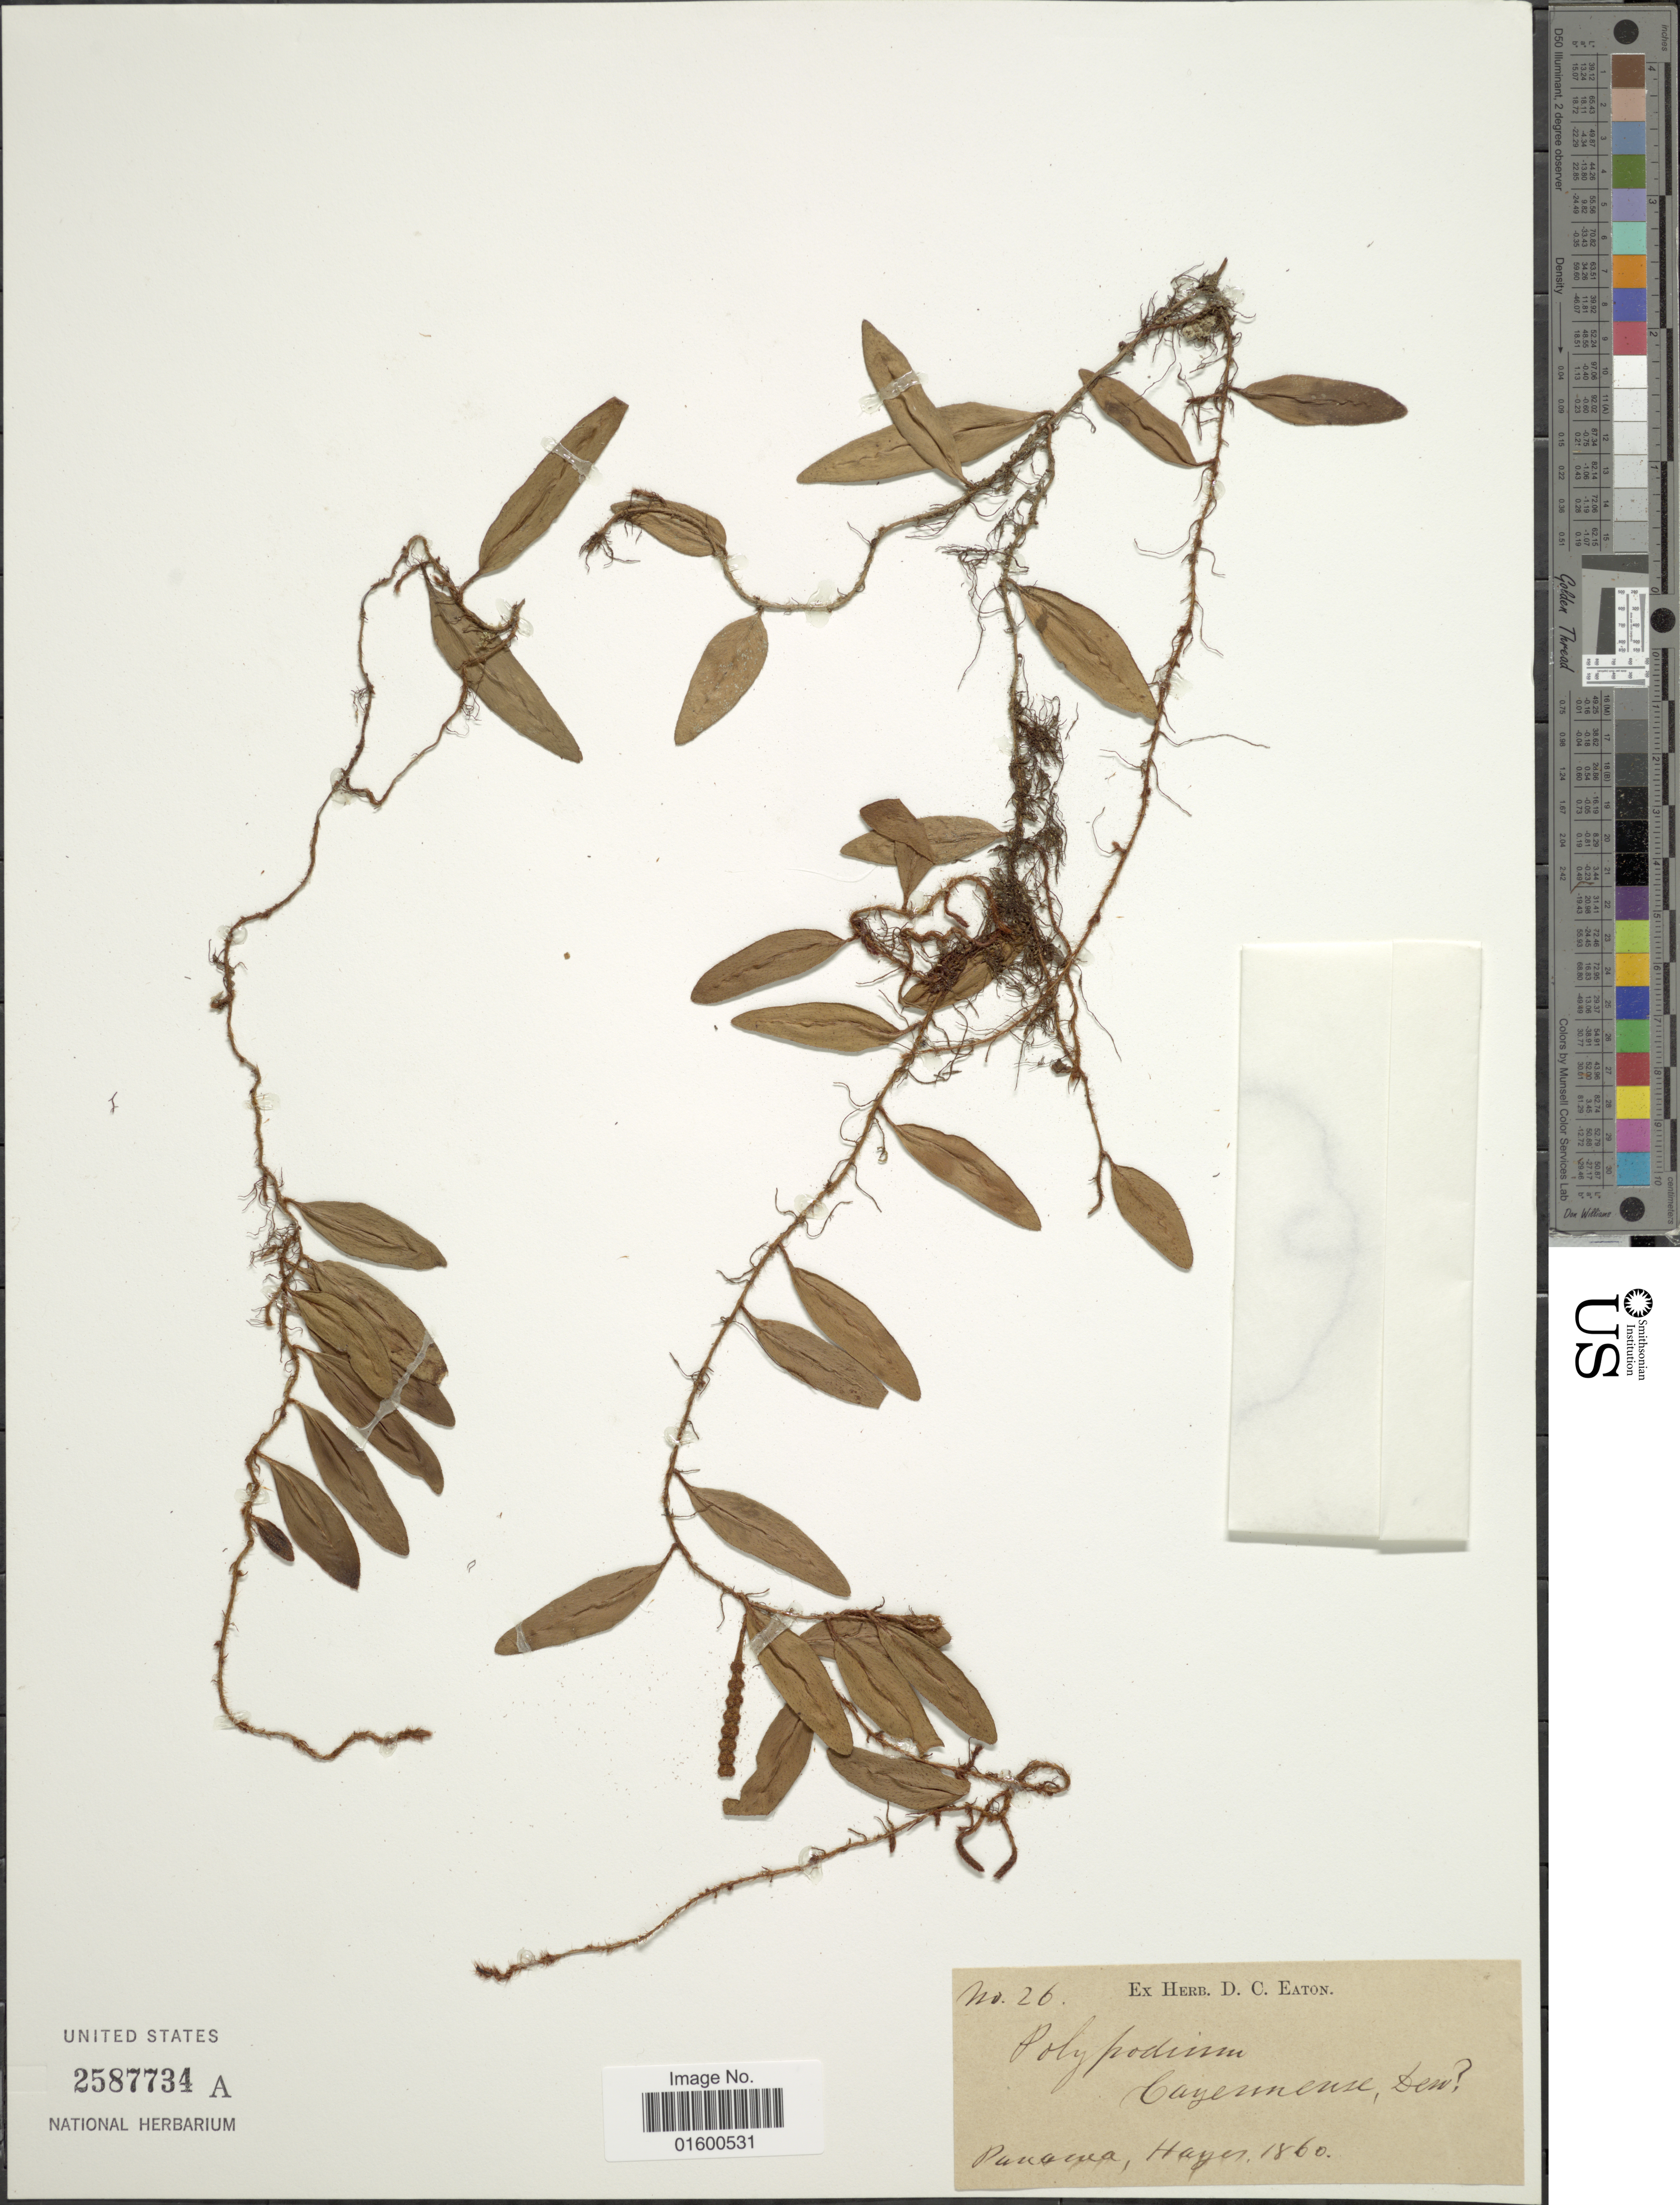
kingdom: Plantae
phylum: Tracheophyta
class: Polypodiopsida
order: Polypodiales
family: Polypodiaceae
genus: Microgramma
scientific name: Microgramma reptans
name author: (Cav.) A.R. Sm.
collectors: S. Hayes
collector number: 26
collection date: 1860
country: Panama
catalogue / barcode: US 2587734A